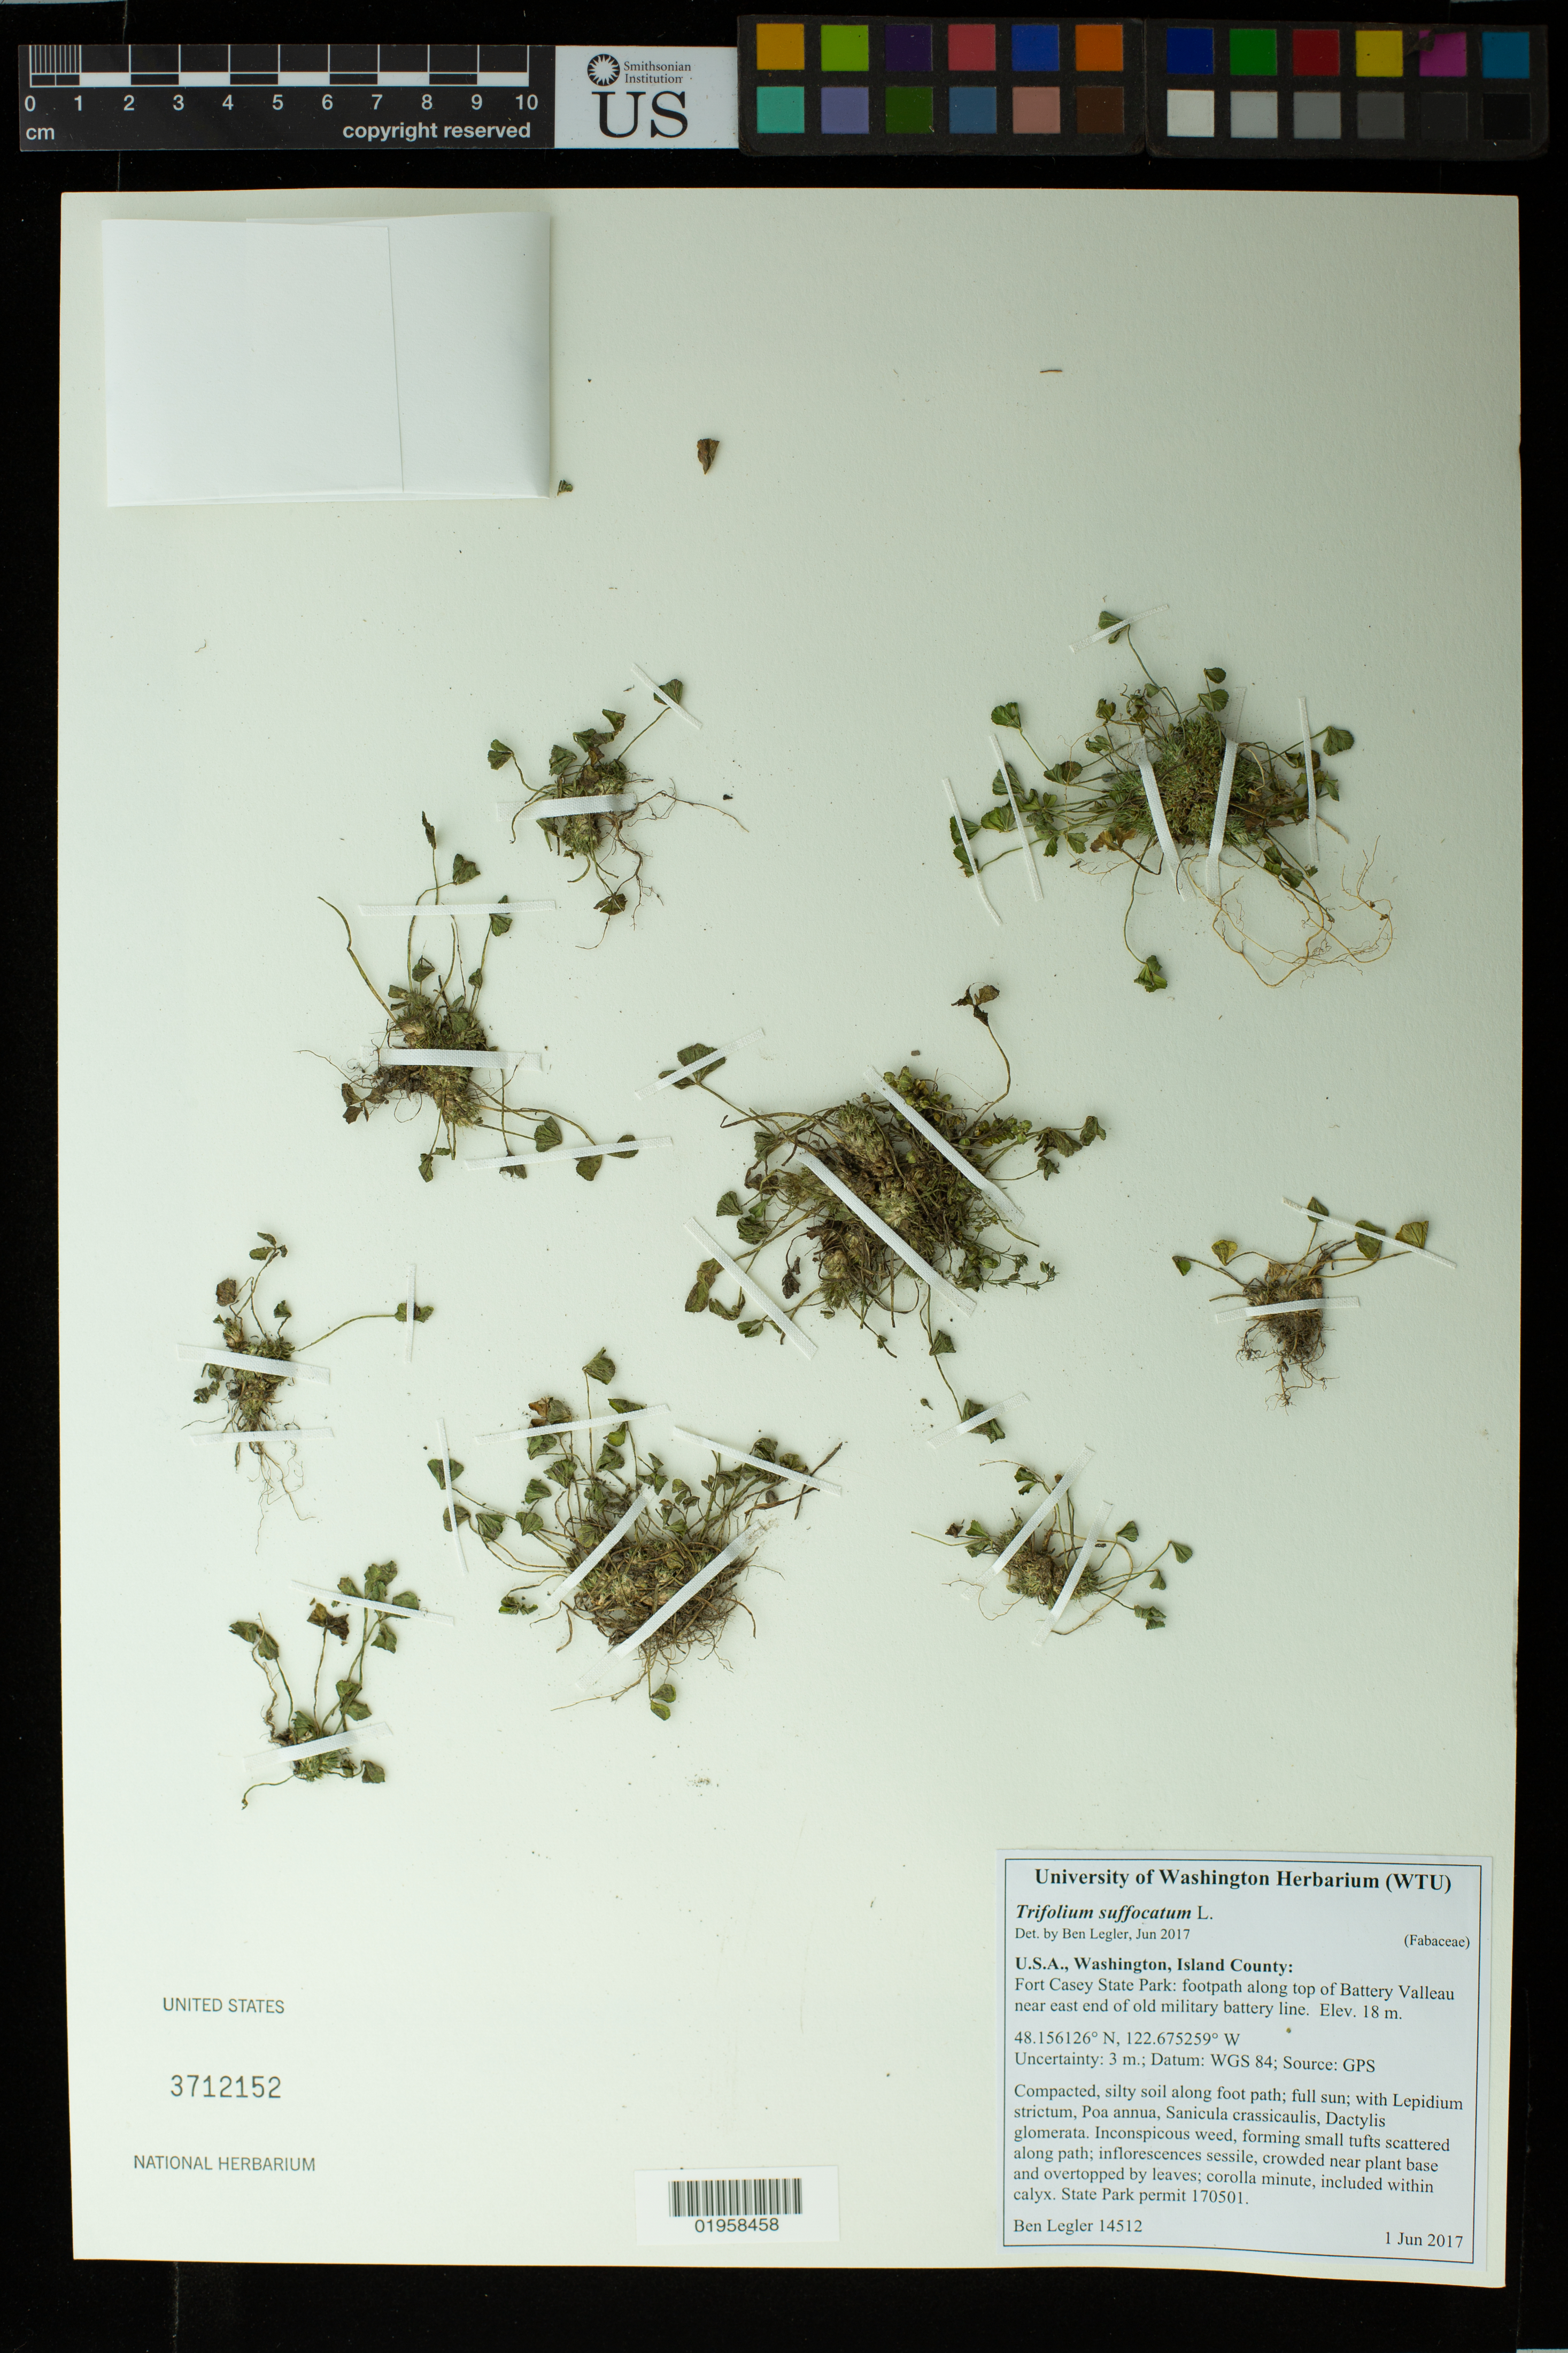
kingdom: Plantae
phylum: Tracheophyta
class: Magnoliopsida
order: Fabales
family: Fabaceae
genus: Trifolium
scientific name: Trifolium suffocatum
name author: L.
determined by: Legler, B. S.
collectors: B. Legler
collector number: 14512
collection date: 2017-06-01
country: United States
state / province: Washington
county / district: Island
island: Whidbey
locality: Fort Casey State Park; footpath along top of Battery Valleau near E end of old military battery line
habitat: Compacted, silty soil along foot path; full sun; with Lepidium strictuem, Poa annua, Sanicula cressicaulis, Dactylis glomerata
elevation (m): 18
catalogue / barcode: US 3712152